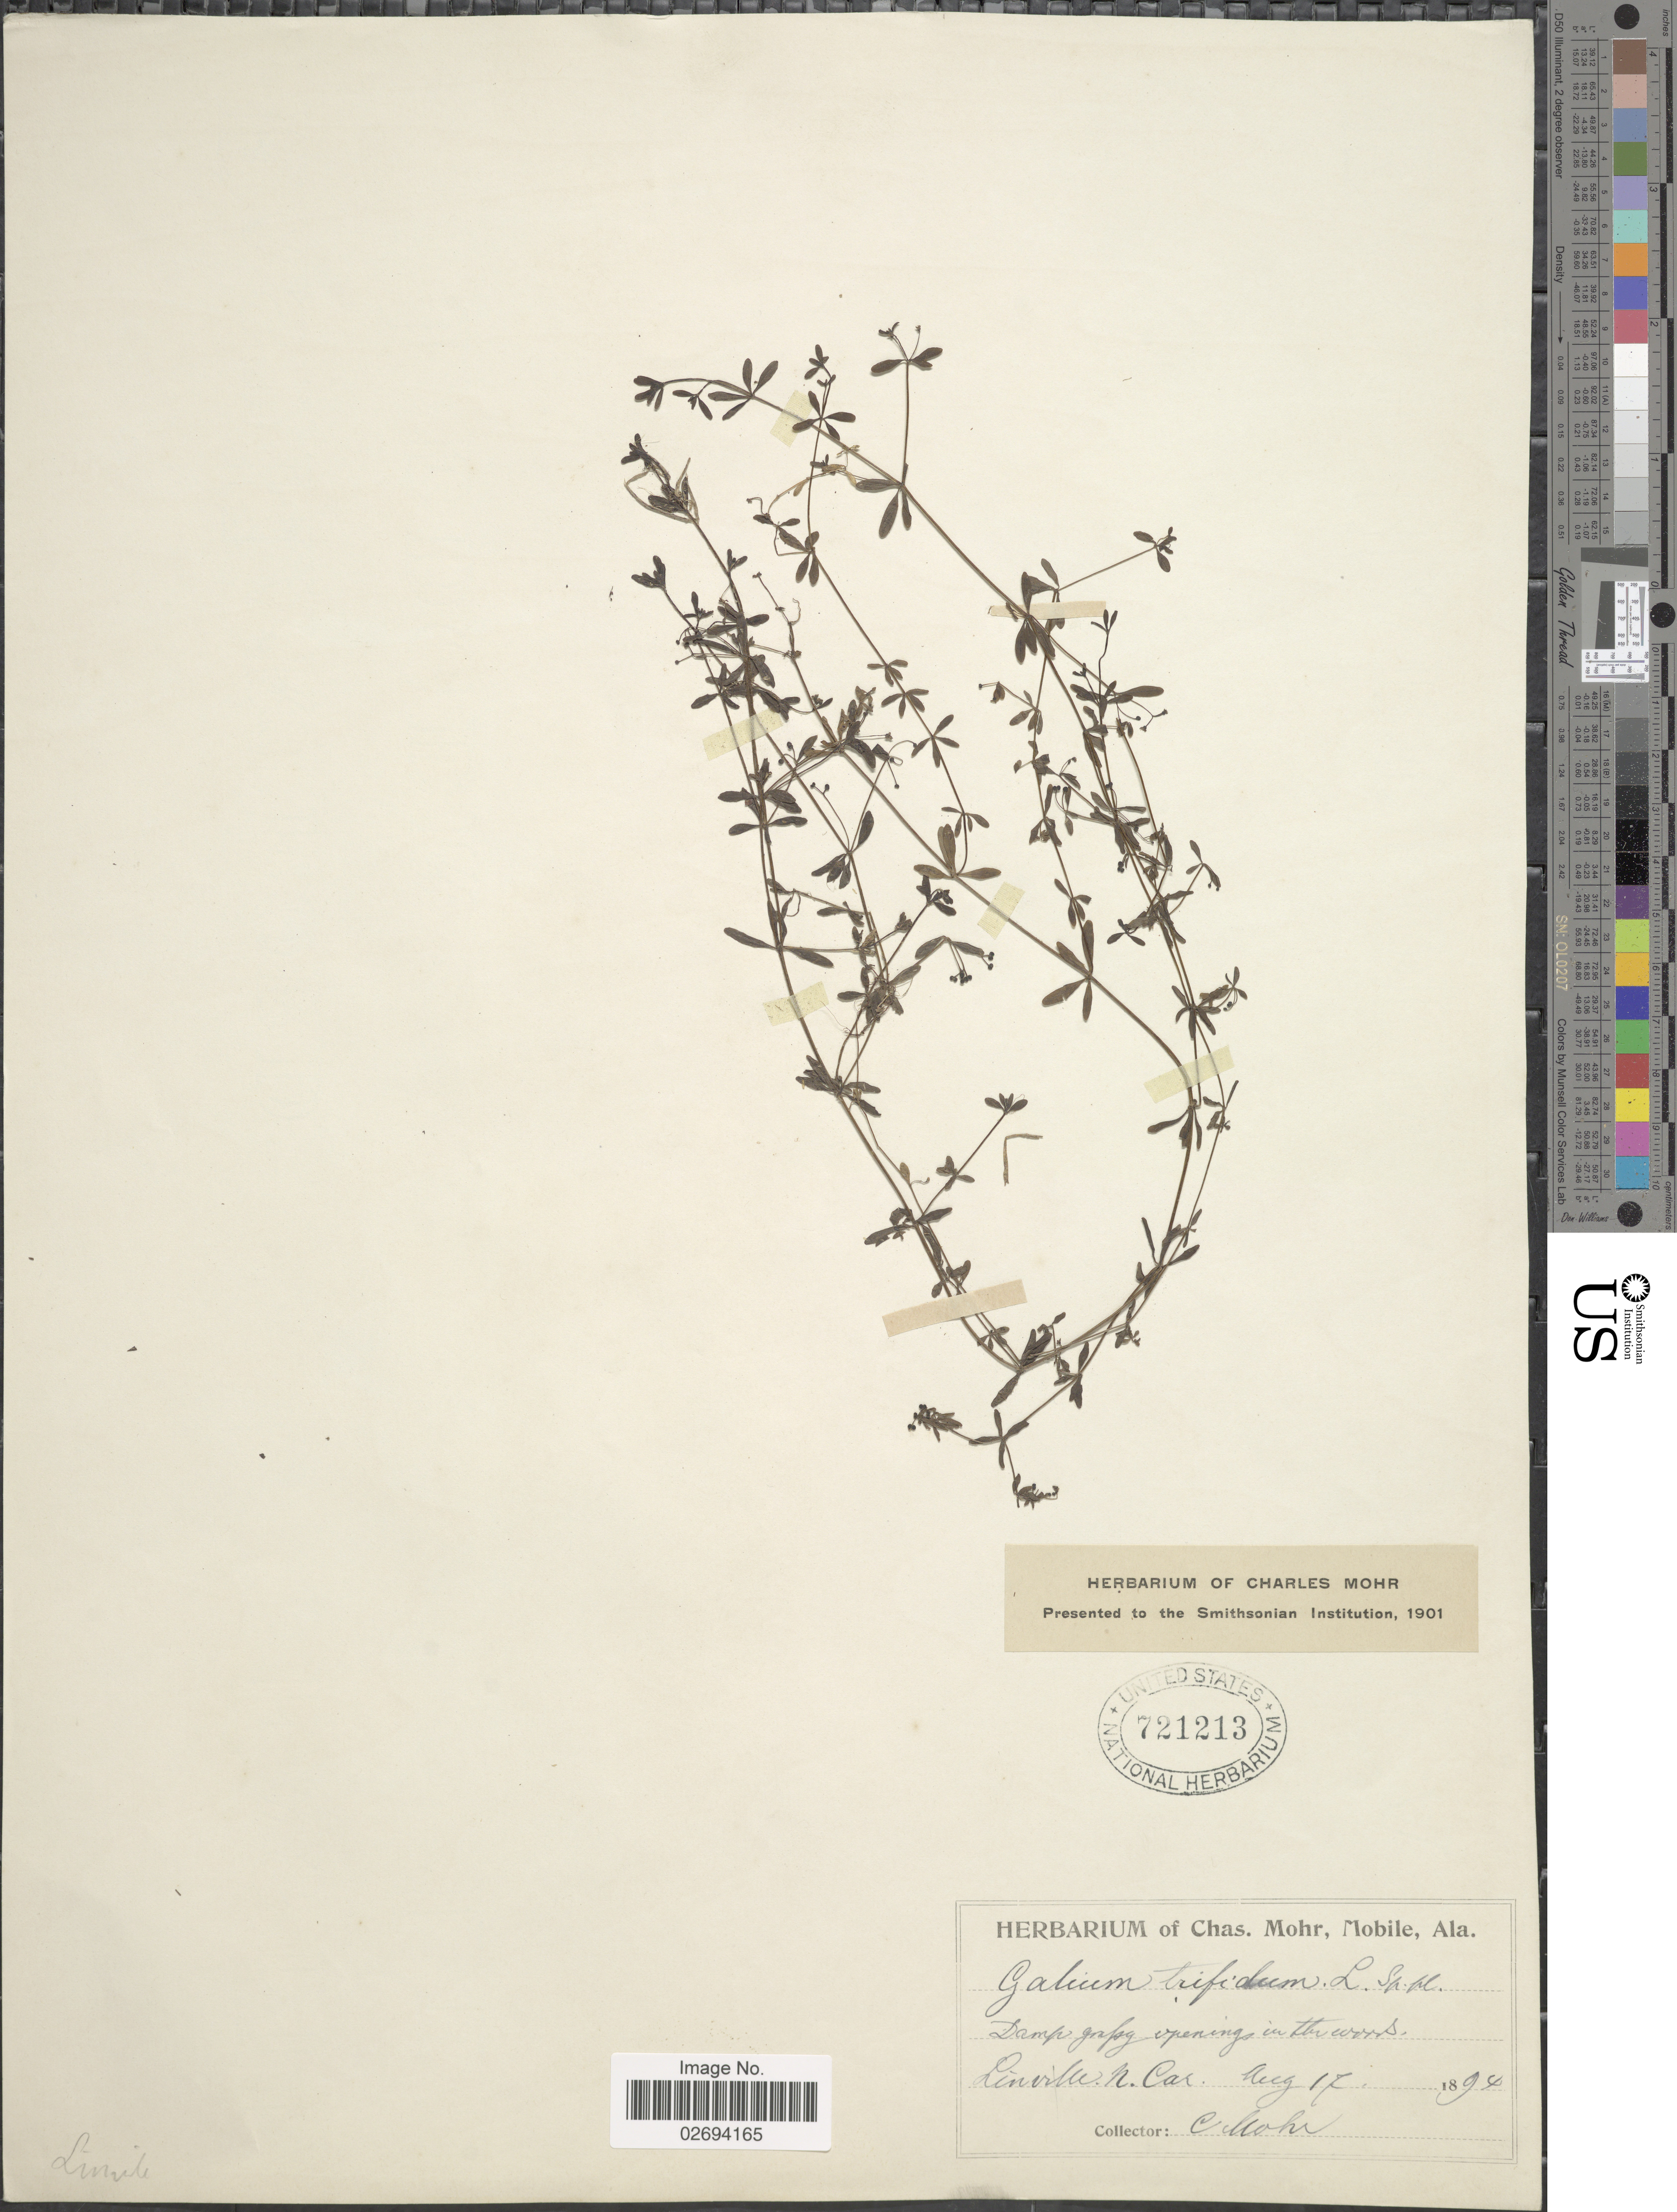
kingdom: Plantae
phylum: Tracheophyta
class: Magnoliopsida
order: Gentianales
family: Rubiaceae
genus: Galium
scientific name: Galium trifidum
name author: L.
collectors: C. T. Mohr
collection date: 1894-08-17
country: United States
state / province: North Carolina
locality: Linville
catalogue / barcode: US 721213